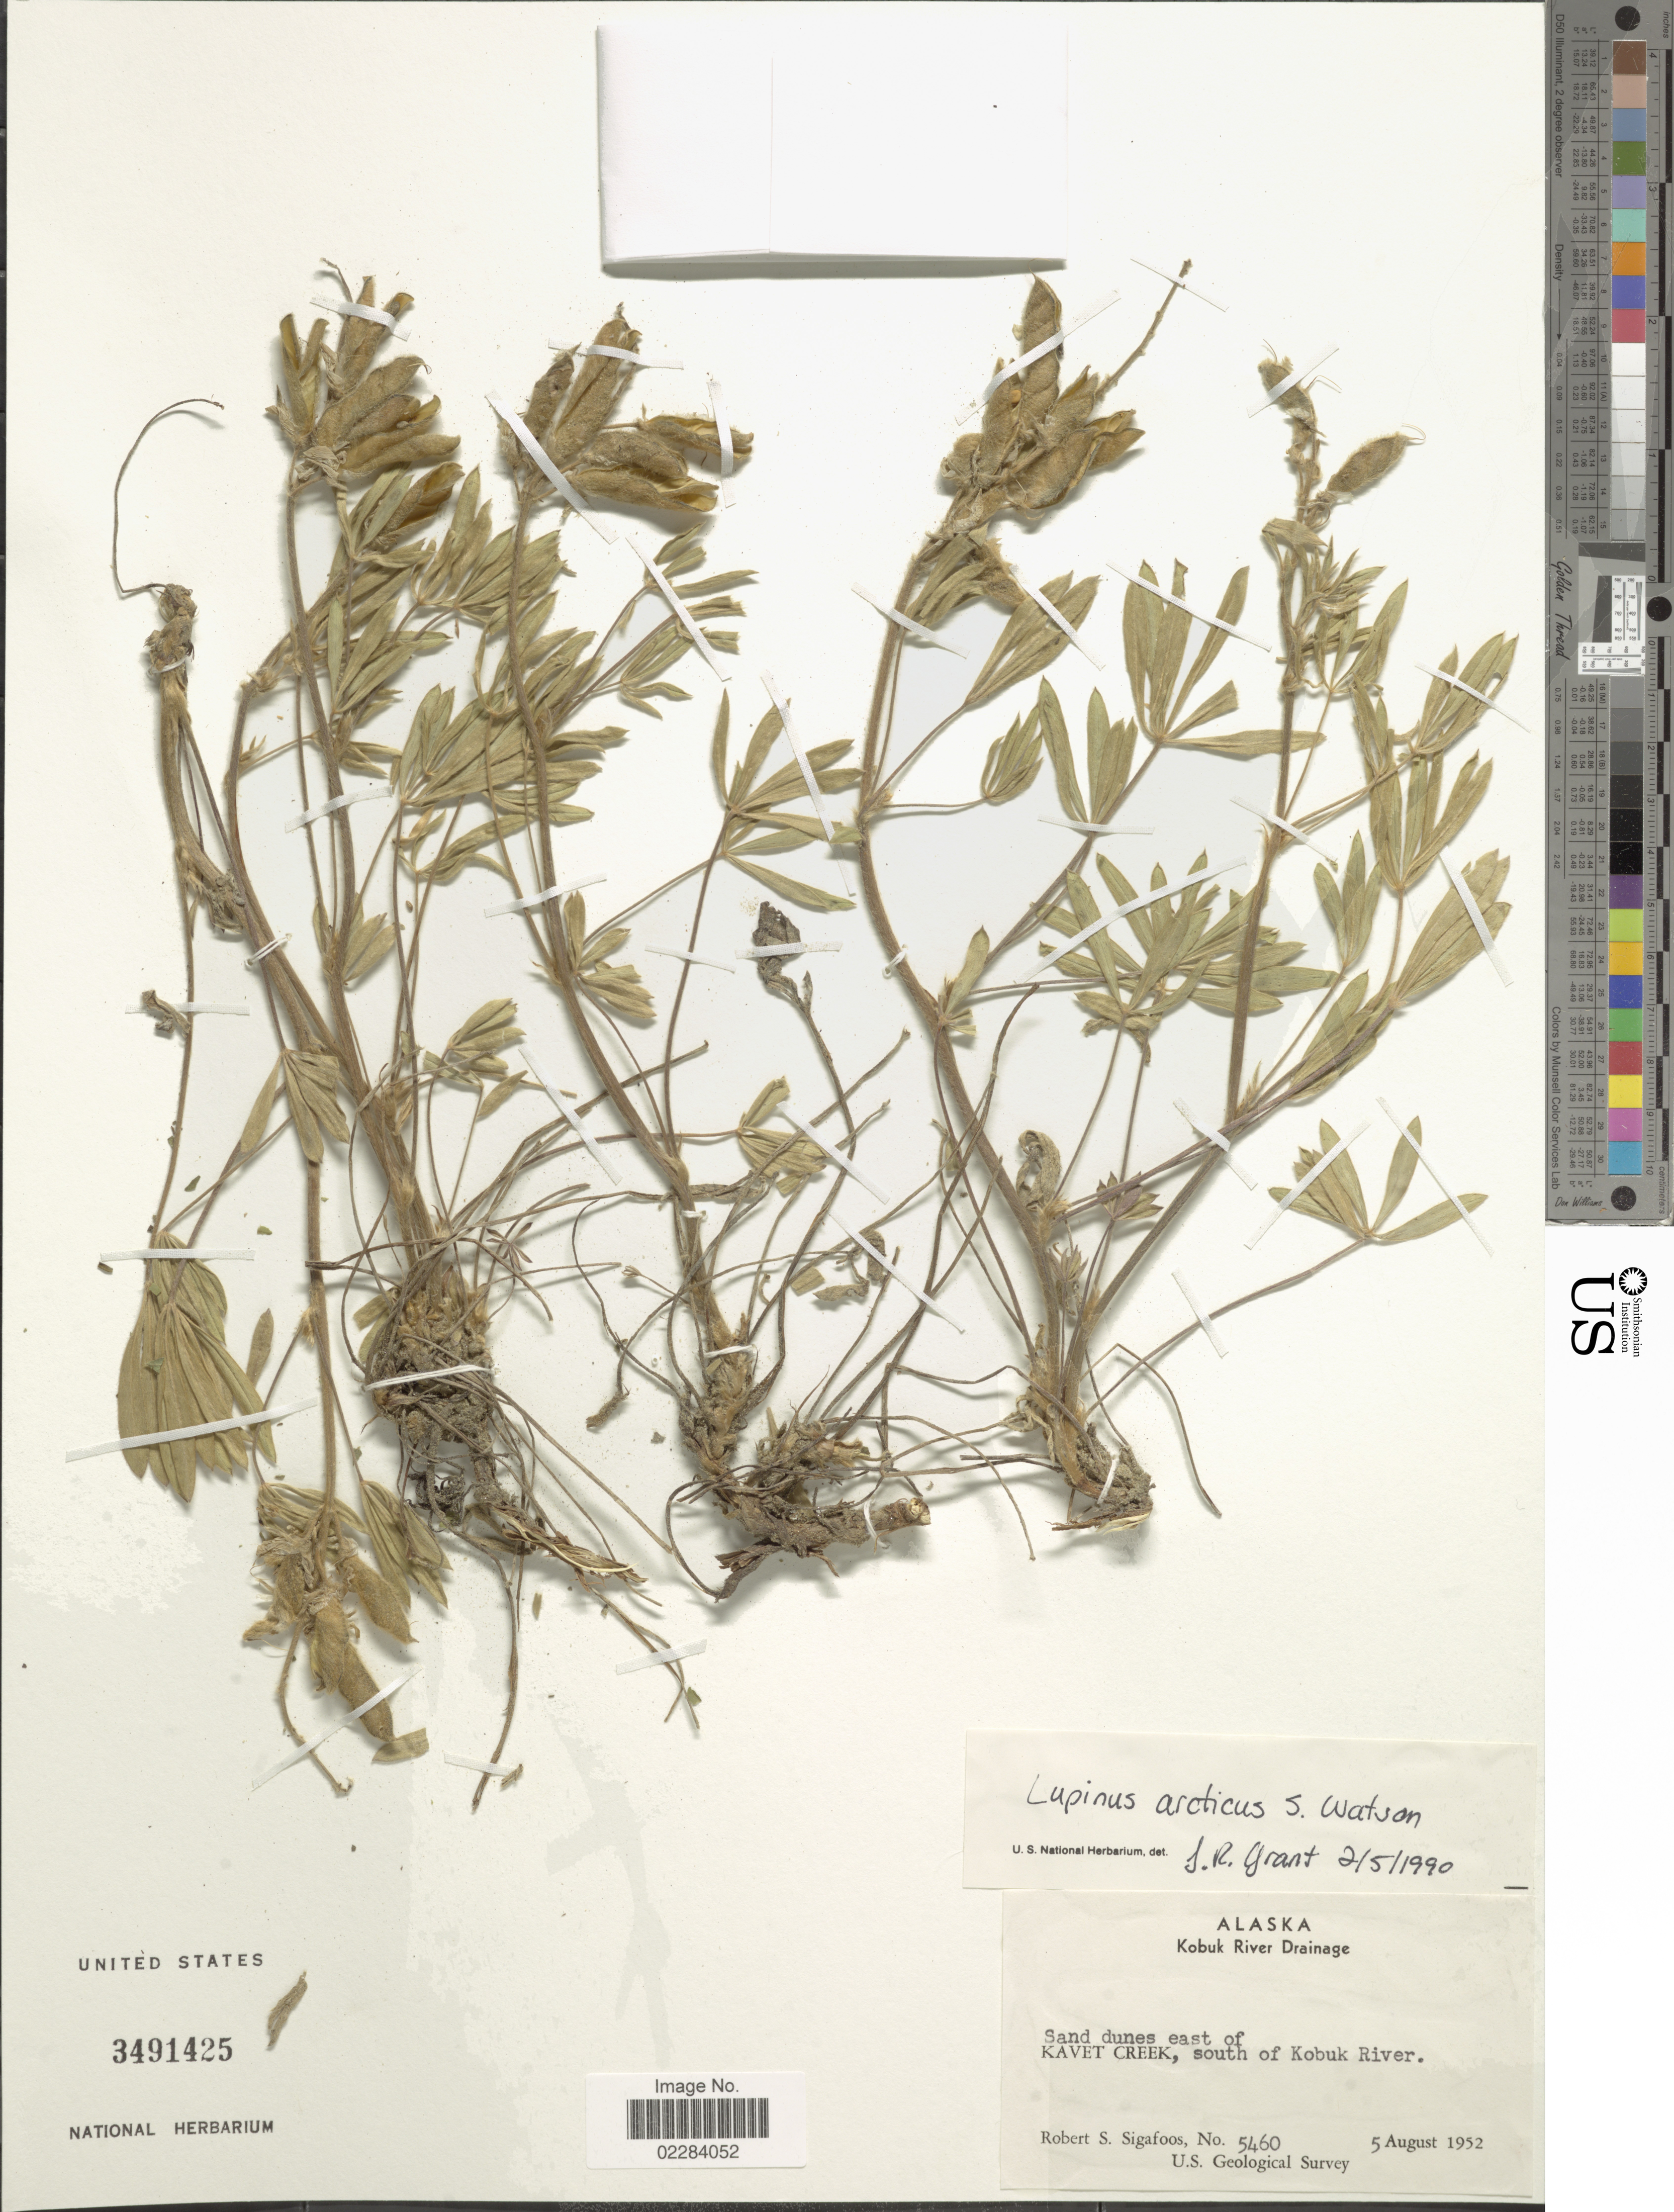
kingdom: Plantae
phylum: Tracheophyta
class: Magnoliopsida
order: Fabales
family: Fabaceae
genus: Lupinus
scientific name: Lupinus arcticus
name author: S. Watson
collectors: R. Sigafoos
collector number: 5460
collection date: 1952-08-05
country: United States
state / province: Alaska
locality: Kobuk River Drainage. Sand dunes east of Kaviet Creek, south of Kobuk River.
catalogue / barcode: US 3491425